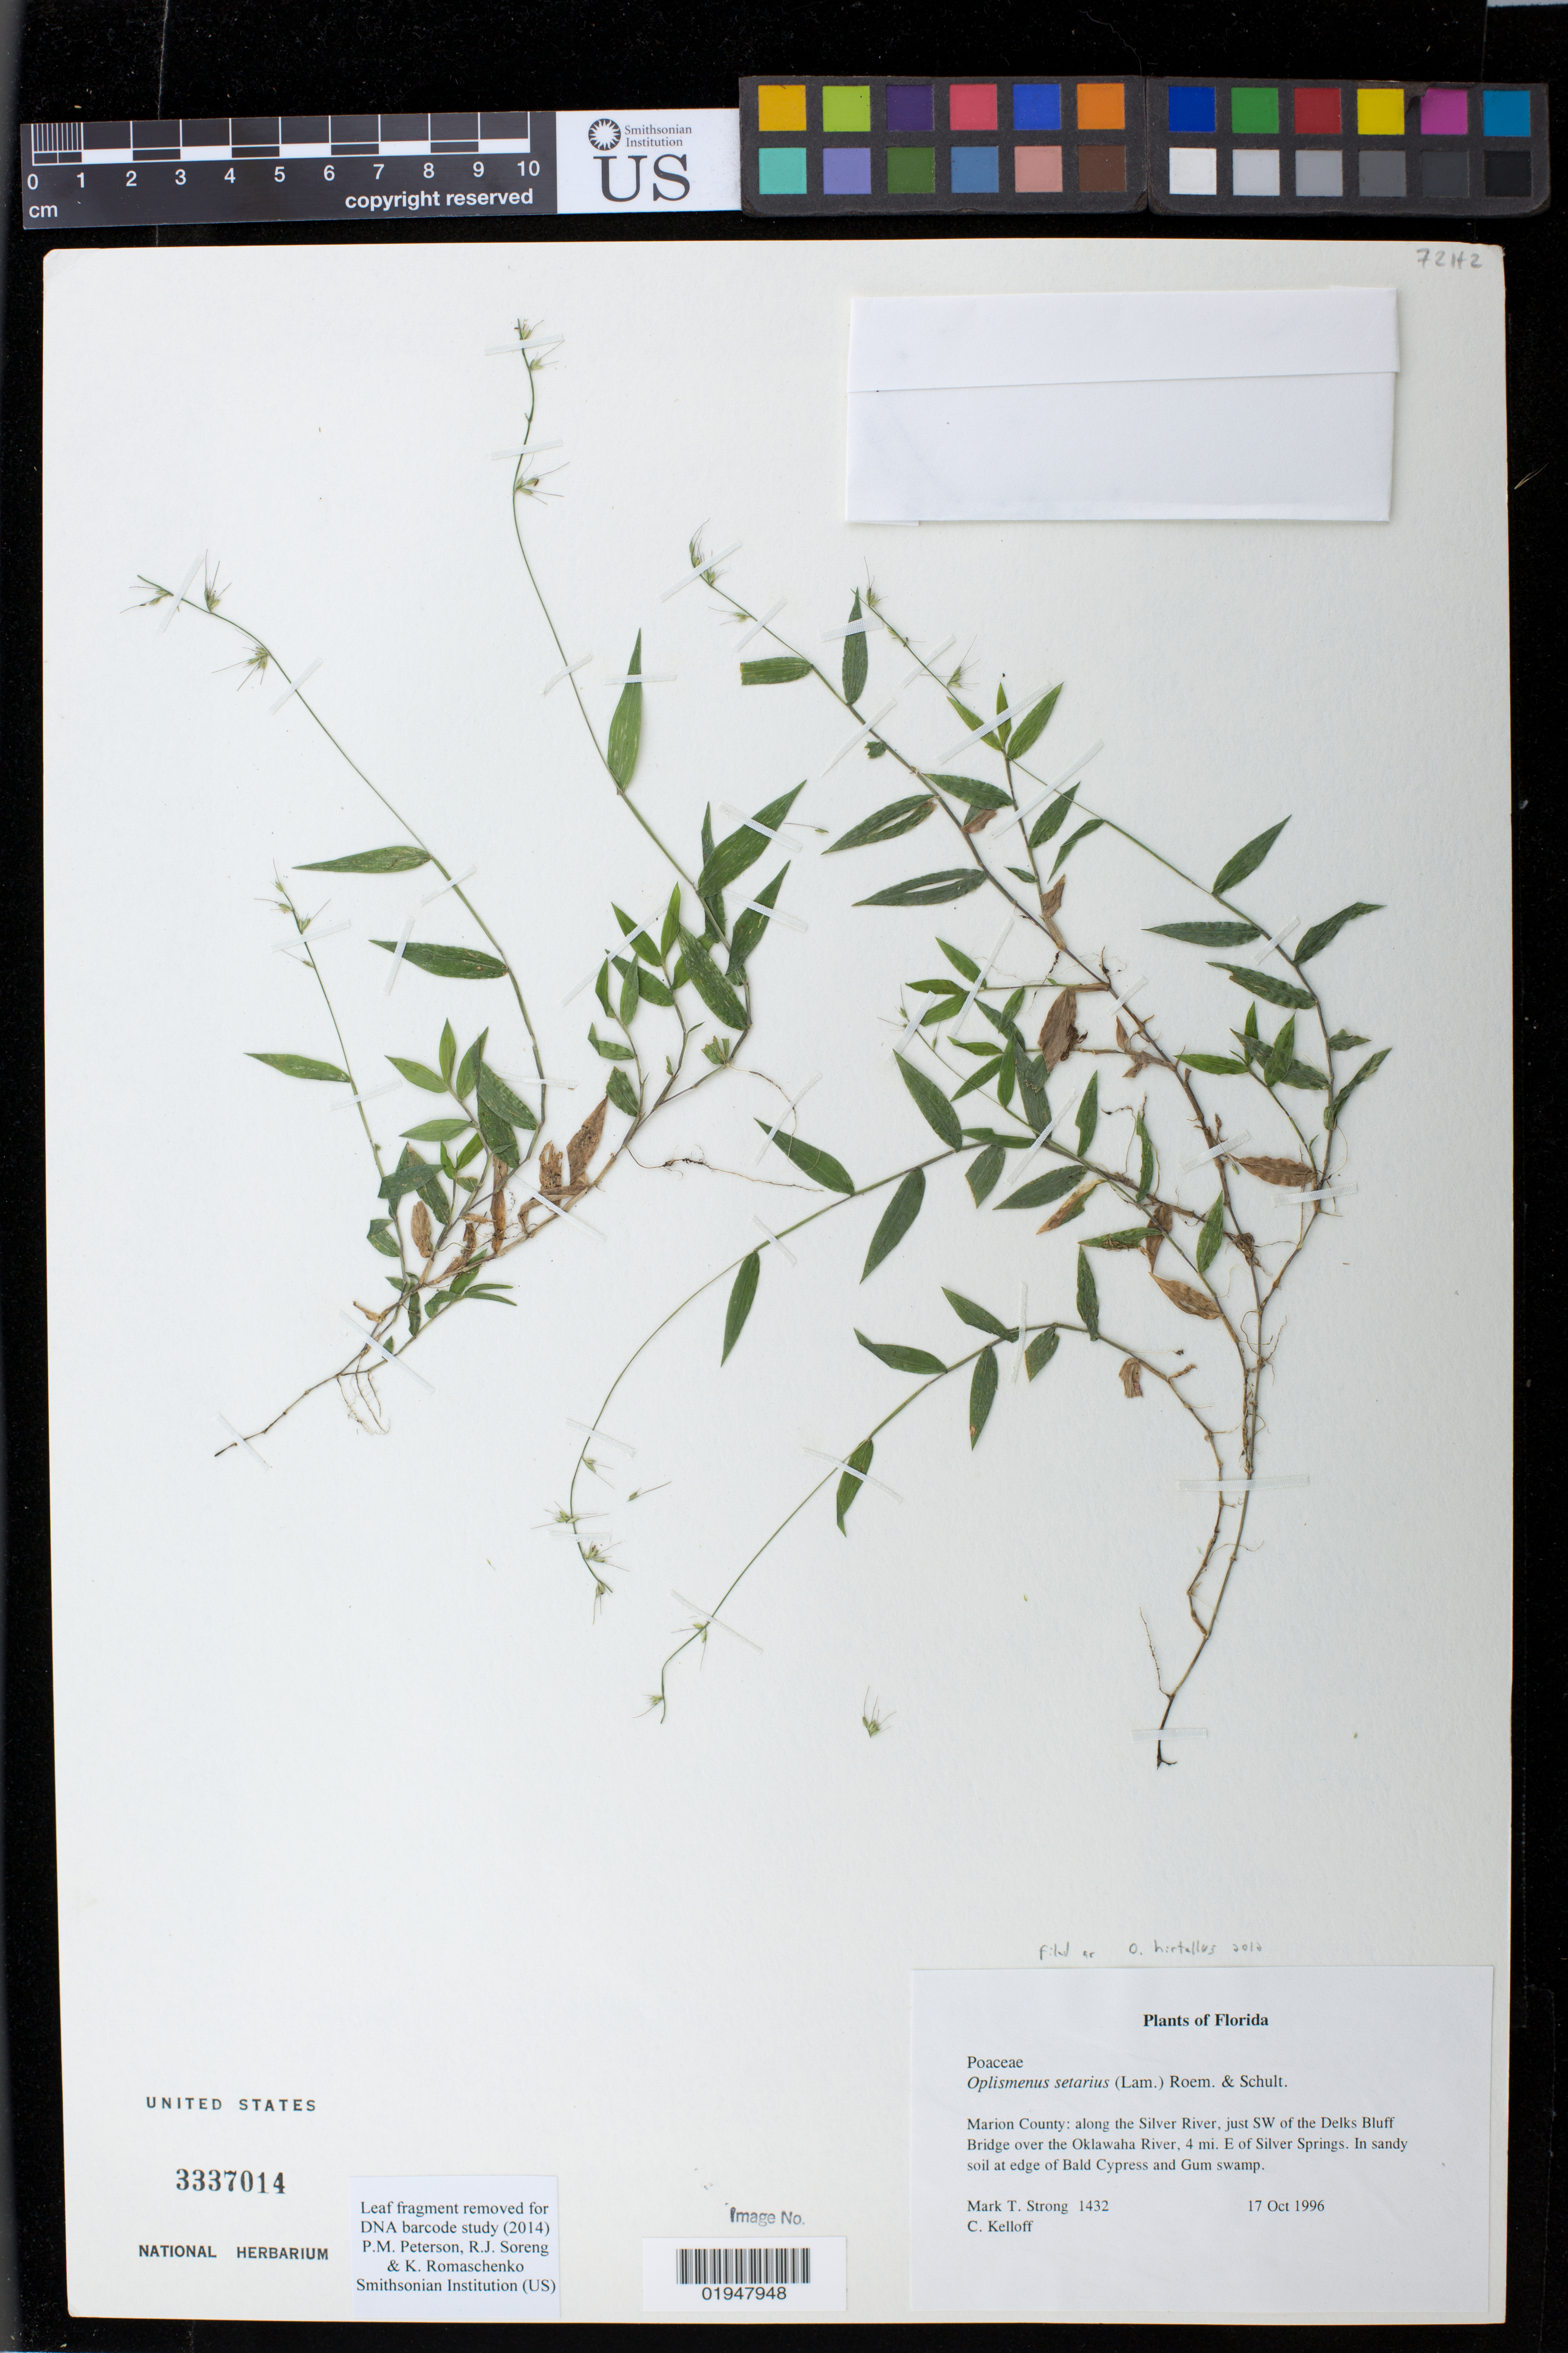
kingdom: Plantae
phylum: Tracheophyta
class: Liliopsida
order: Poales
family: Poaceae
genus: Oplismenus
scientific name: Oplismenus hirtellus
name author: (L.) P. Beauv.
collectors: C. L. Kelloff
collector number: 1432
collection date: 1996-10-17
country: United States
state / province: Florida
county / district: Marion County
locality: along the Silver River, just SW of the Delks Bluff Bridge over the Oklawaha River, 4 mi. E of Silver Springs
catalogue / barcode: US 3337014